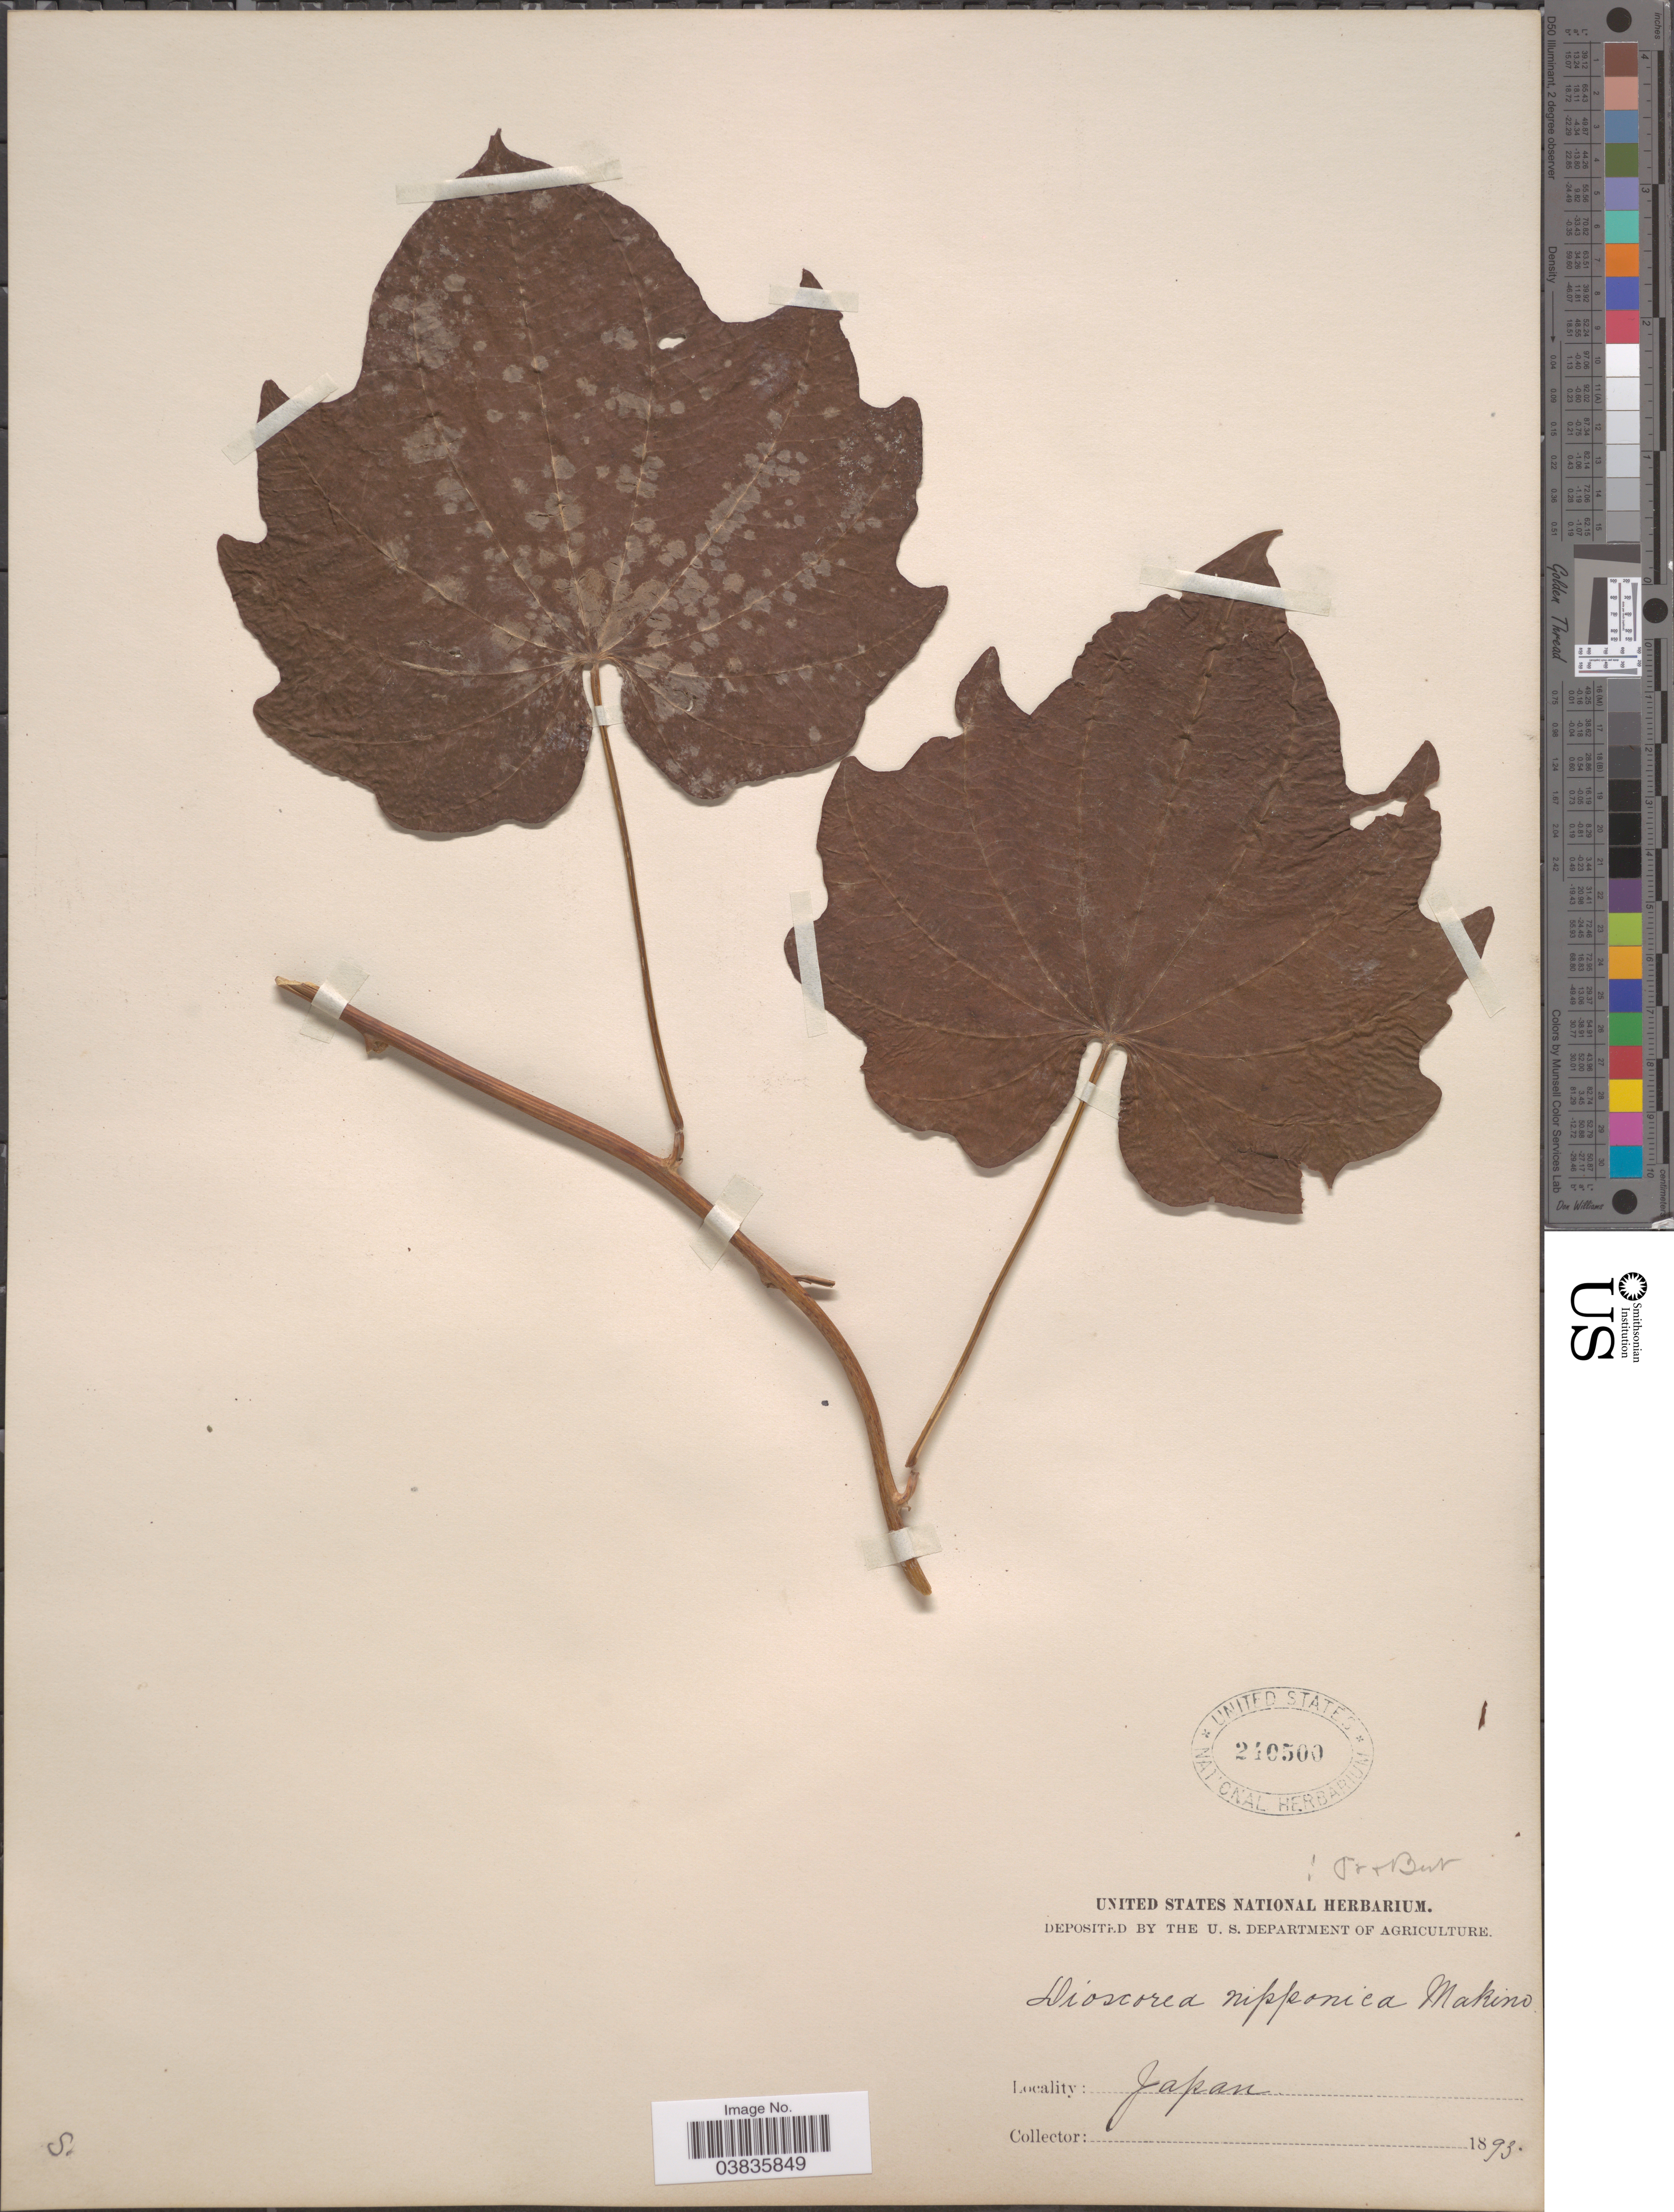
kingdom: Plantae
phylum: Tracheophyta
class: Liliopsida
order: Dioscoreales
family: Dioscoreaceae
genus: Dioscorea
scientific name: Dioscorea nipponica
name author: Makino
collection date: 1893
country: Japan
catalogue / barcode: US 240500